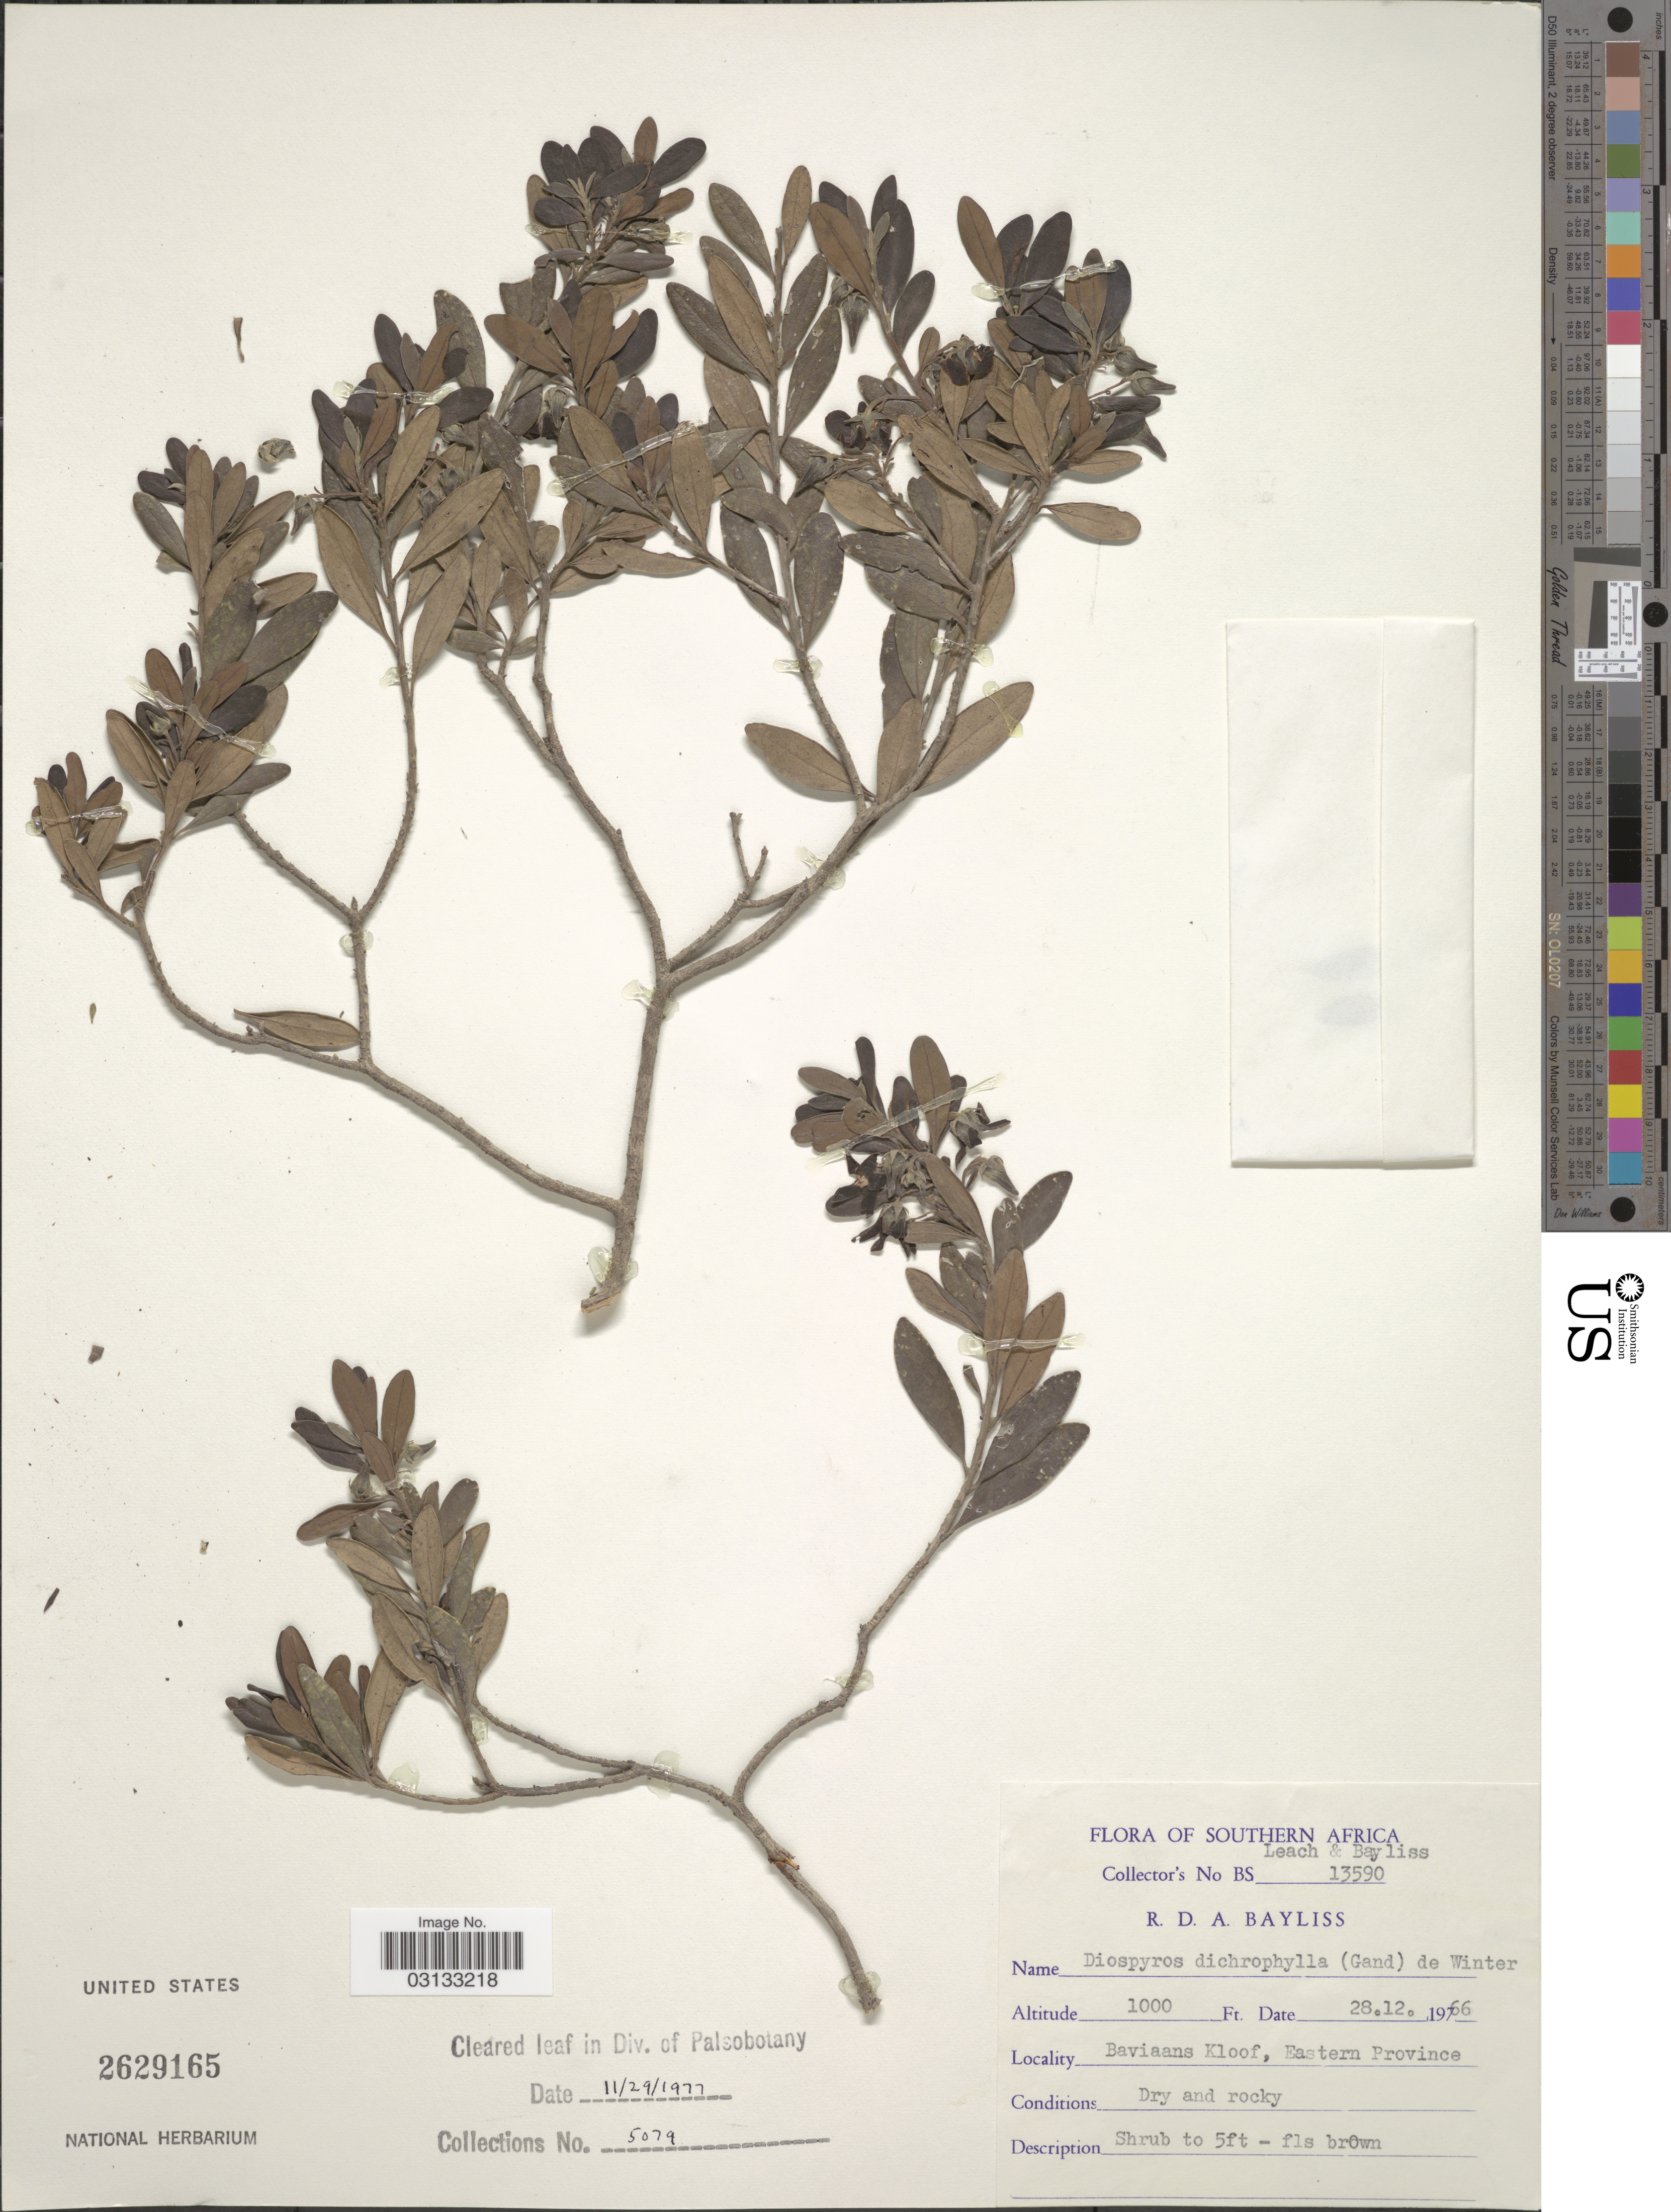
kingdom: Plantae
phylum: Tracheophyta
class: Magnoliopsida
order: Ericales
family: Ebenaceae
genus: Diospyros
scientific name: Diospyros dichrophylla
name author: (Gand.) De Winter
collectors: Leach & R. Bayliss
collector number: BS13590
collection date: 1966-12-28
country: South Africa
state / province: Eastern Cape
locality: Southern Africa, Baviaans Kloof, Eastern Province.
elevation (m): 305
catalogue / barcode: US 2629165